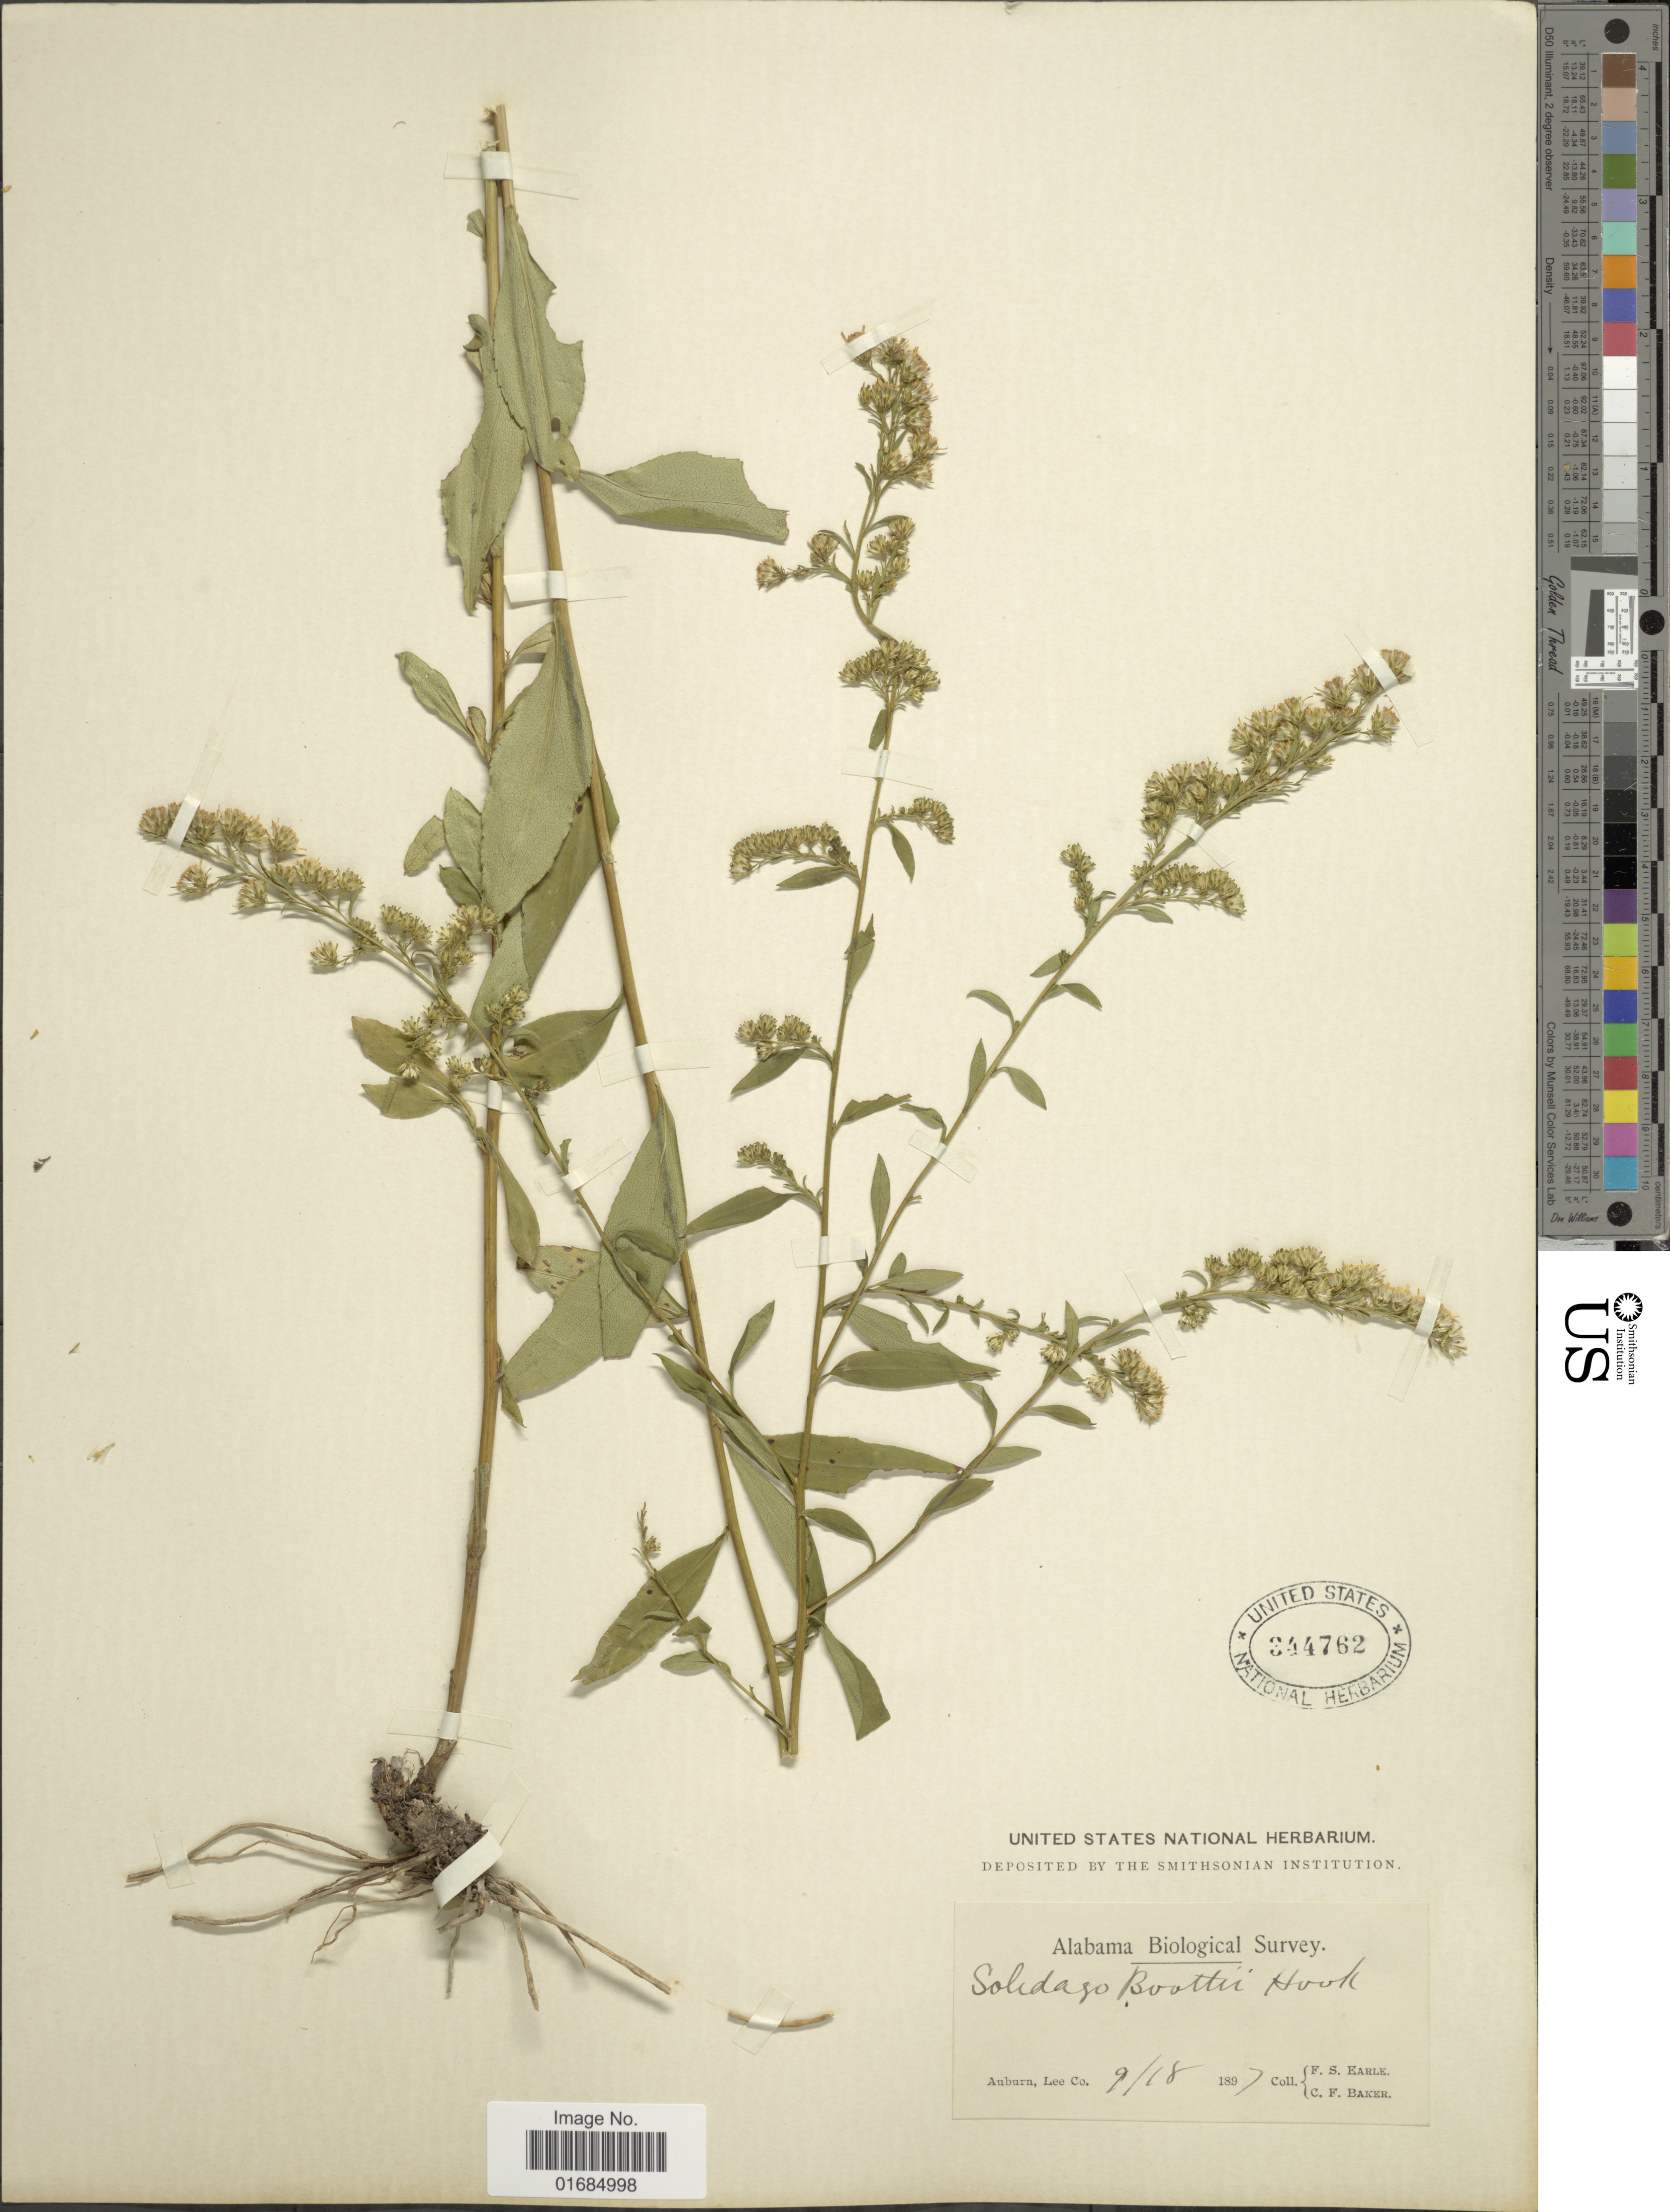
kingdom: Plantae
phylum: Tracheophyta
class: Magnoliopsida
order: Asterales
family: Asteraceae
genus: Solidago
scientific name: Solidago boottii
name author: Hook.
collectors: F. S. Earle & C. F. Baker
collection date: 1897-09-18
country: United States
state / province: Alabama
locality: Auburn, Lee Co.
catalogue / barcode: US 344762